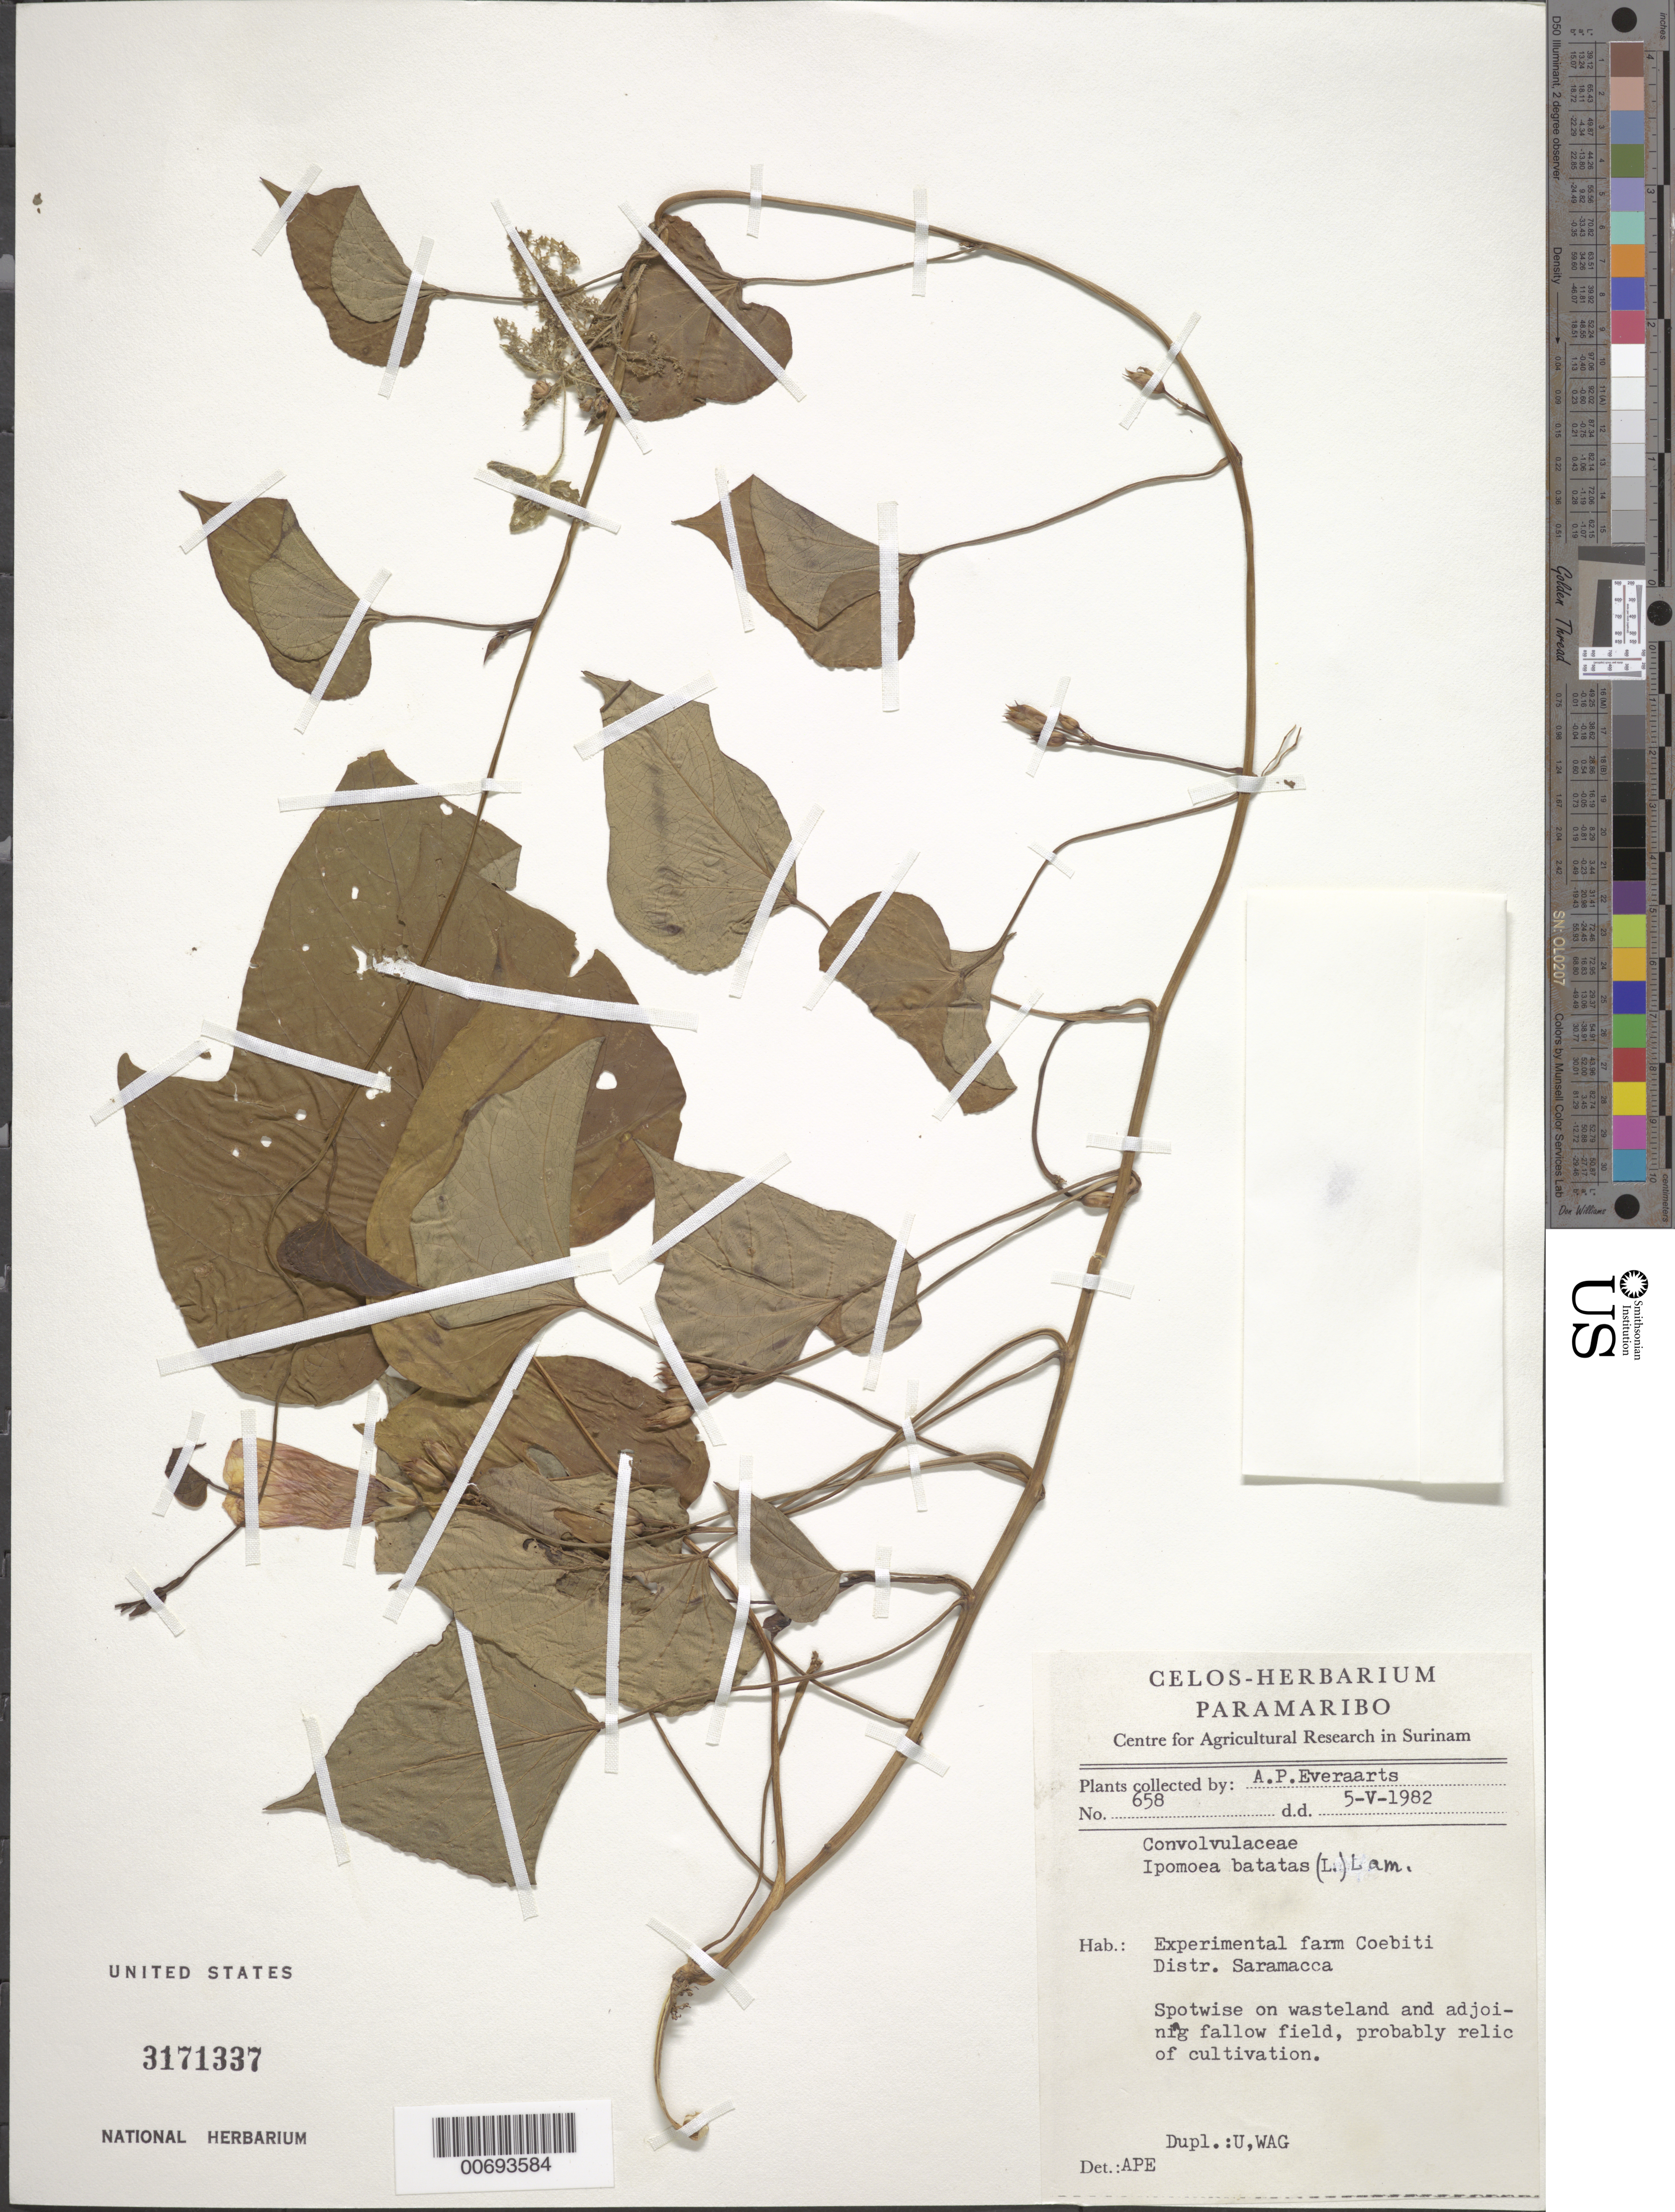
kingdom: Plantae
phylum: Tracheophyta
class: Magnoliopsida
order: Solanales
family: Convolvulaceae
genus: Ipomoea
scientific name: Ipomoea batatas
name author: (L.) Lam.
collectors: A. Everaarts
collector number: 658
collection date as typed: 5-May-82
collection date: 1982-05-05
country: Suriname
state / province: Saramacca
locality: Coebiti Experimental Farm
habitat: Spoywise on wasteland and adjoining fallow filed, probably relic of cultivation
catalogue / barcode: US 3171337